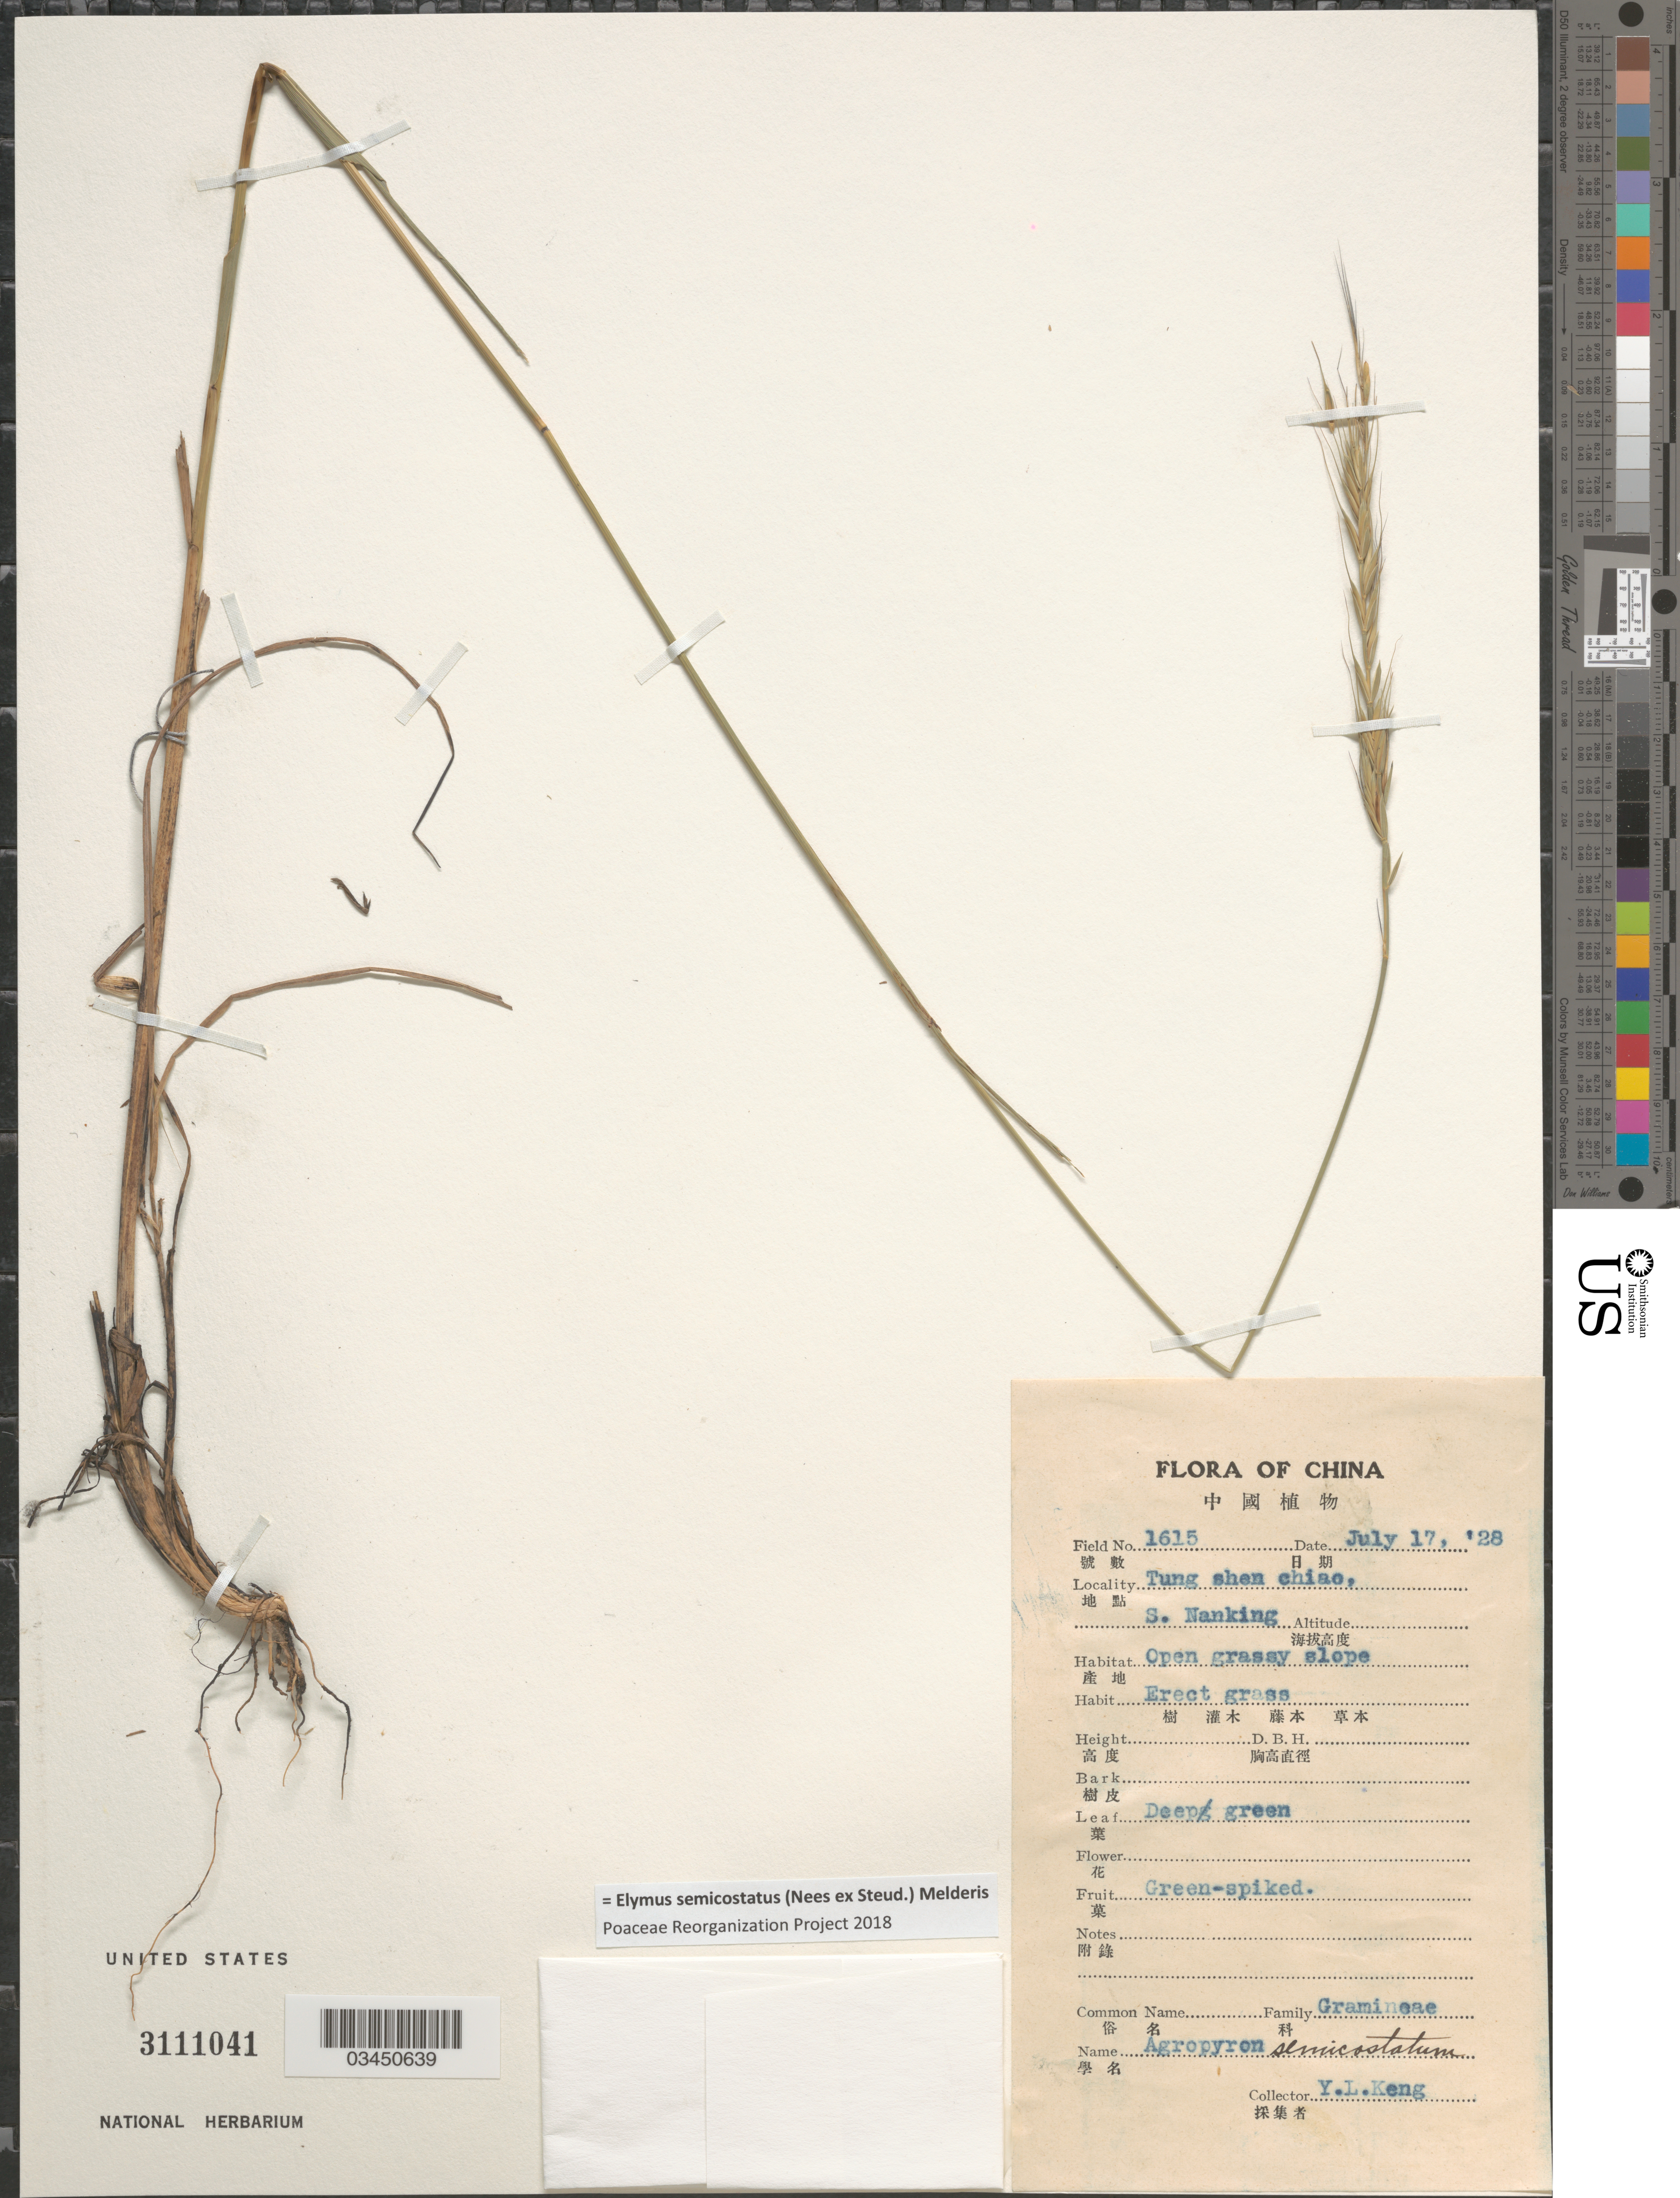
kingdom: Plantae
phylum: Tracheophyta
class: Liliopsida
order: Poales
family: Poaceae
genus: Elymus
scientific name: Elymus semicostatus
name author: (Nees ex Steud.) Melderis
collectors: Y. L. Keng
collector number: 1615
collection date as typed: Transcribed d/m/y: 17/7/28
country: China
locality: Tung shen chiao, S. Nanking. Open grassy slope.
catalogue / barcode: US 3111041